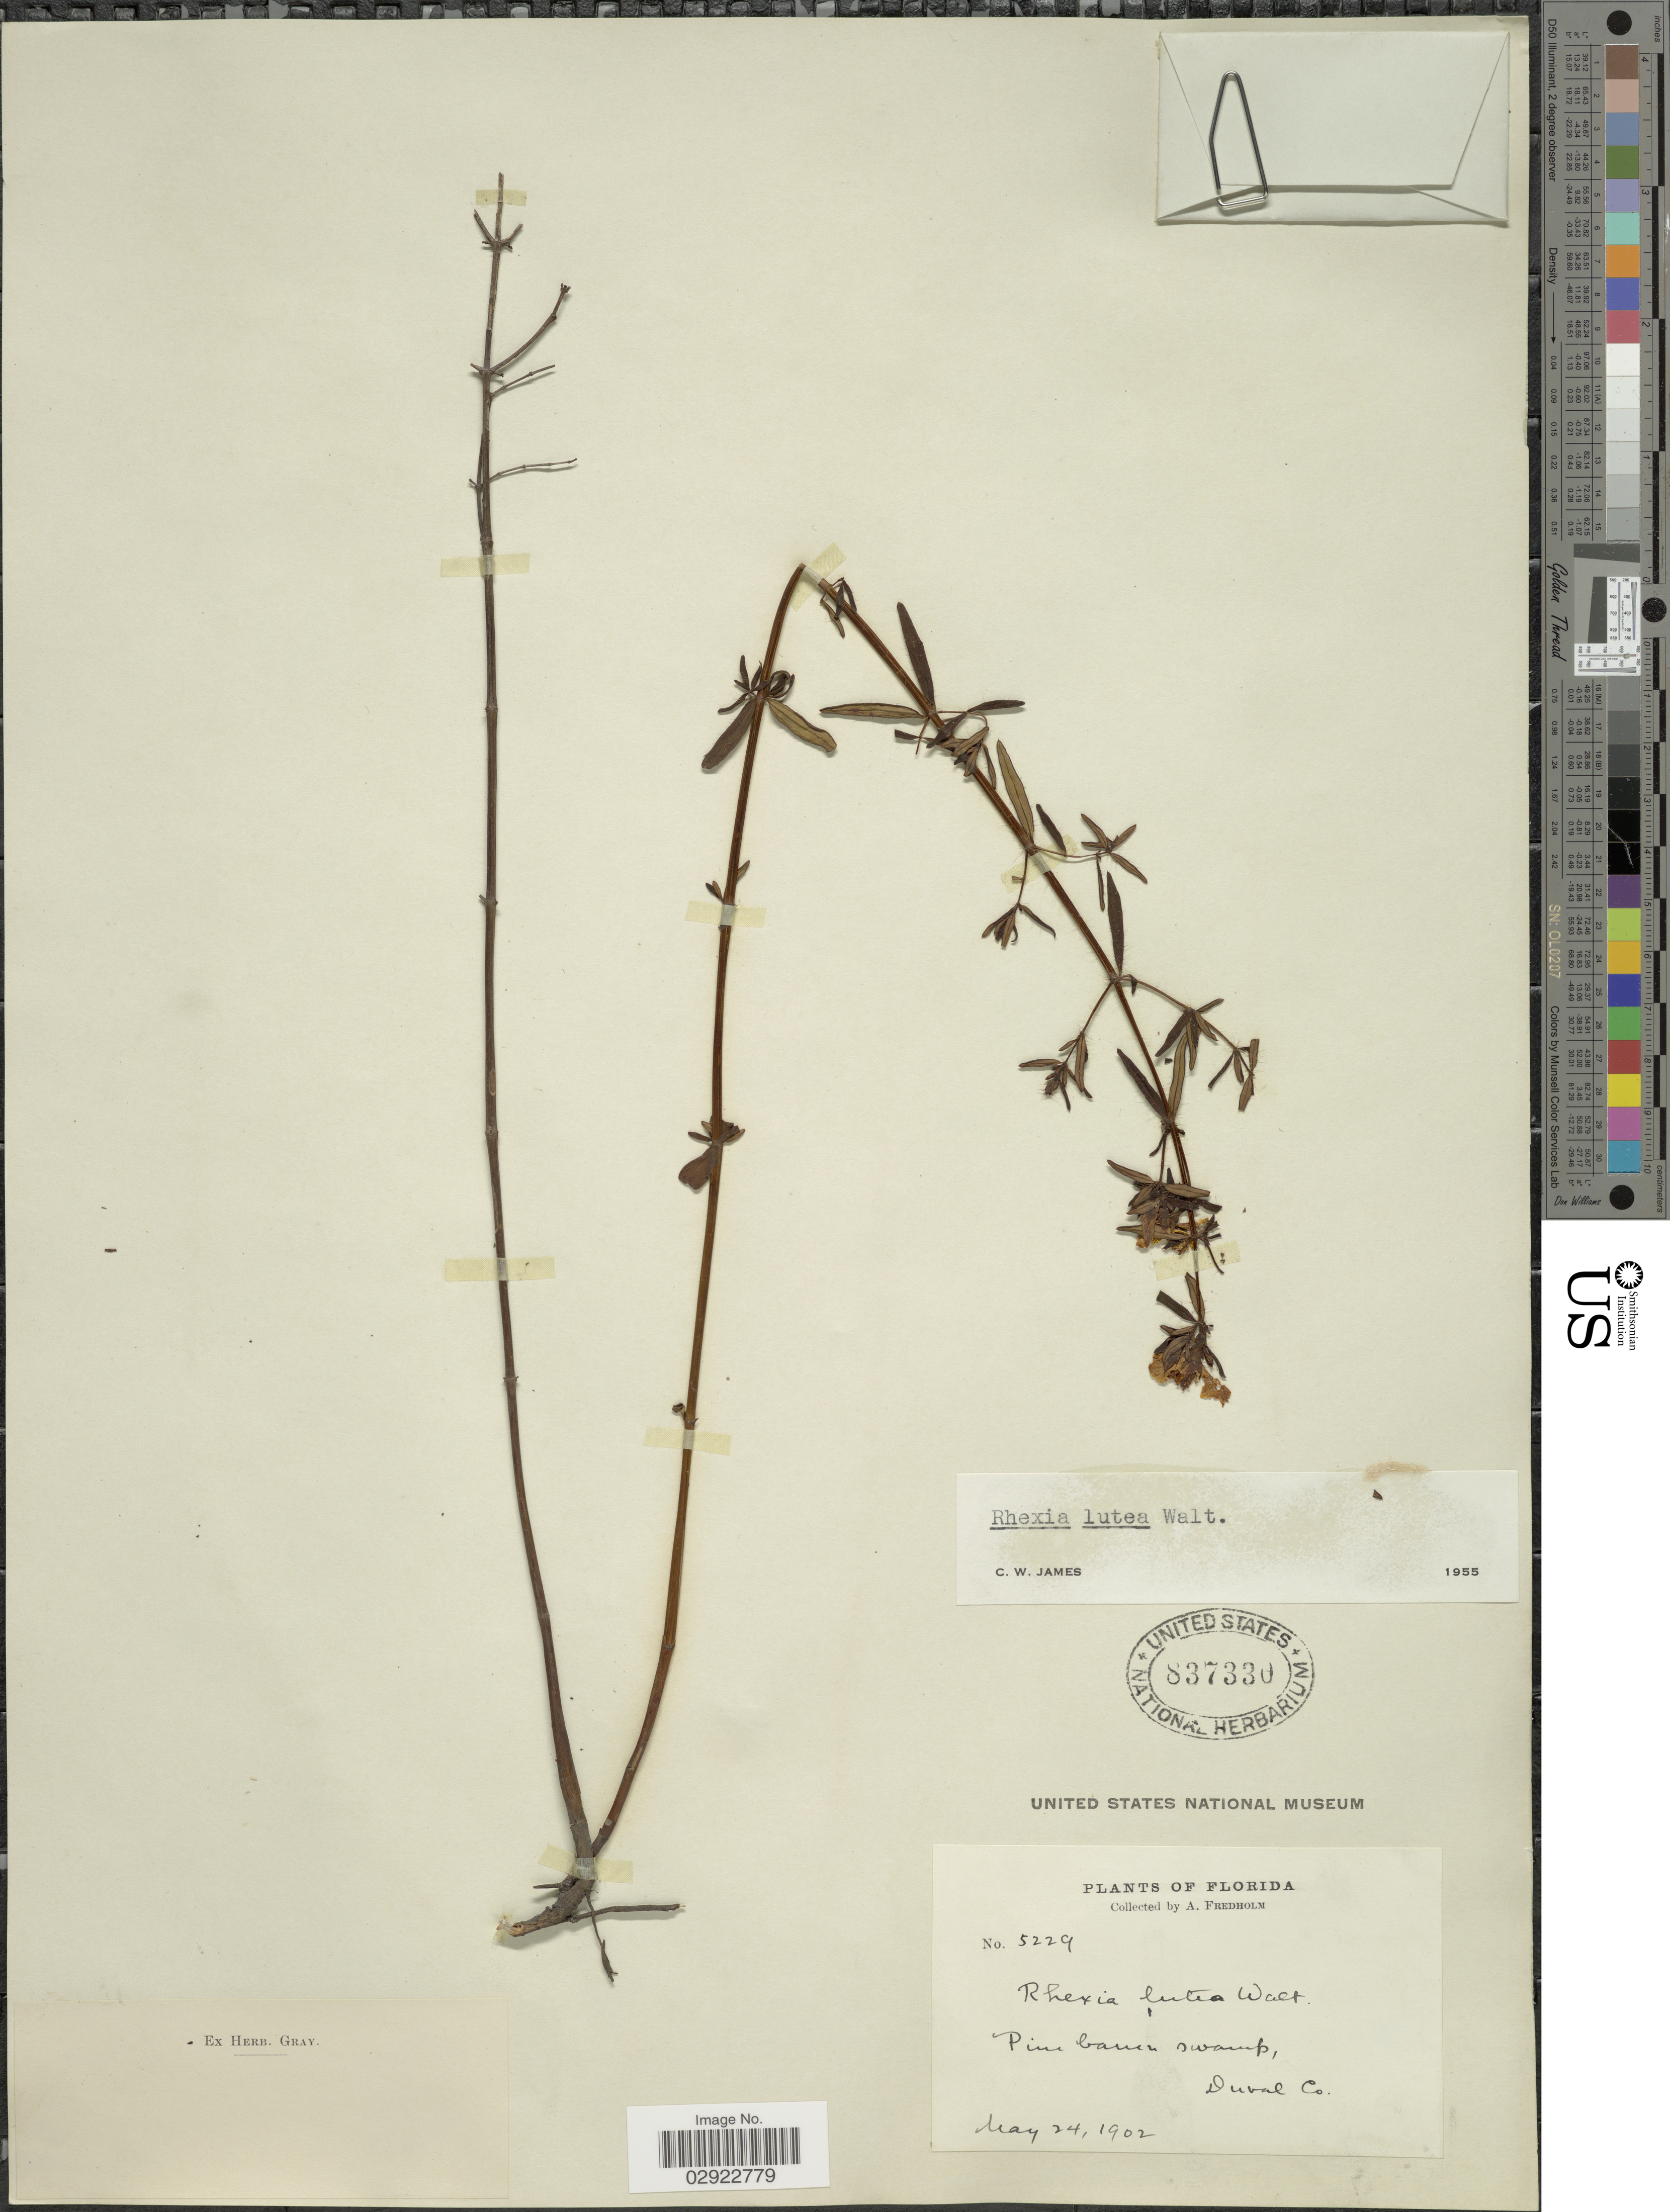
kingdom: Plantae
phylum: Tracheophyta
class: Magnoliopsida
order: Myrtales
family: Melastomataceae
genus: Rhexia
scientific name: Rhexia lutea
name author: Walter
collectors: A. Fredholm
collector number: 5229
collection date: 1902-05-24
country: United States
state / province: Florida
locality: Duval Co.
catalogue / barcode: US 837330